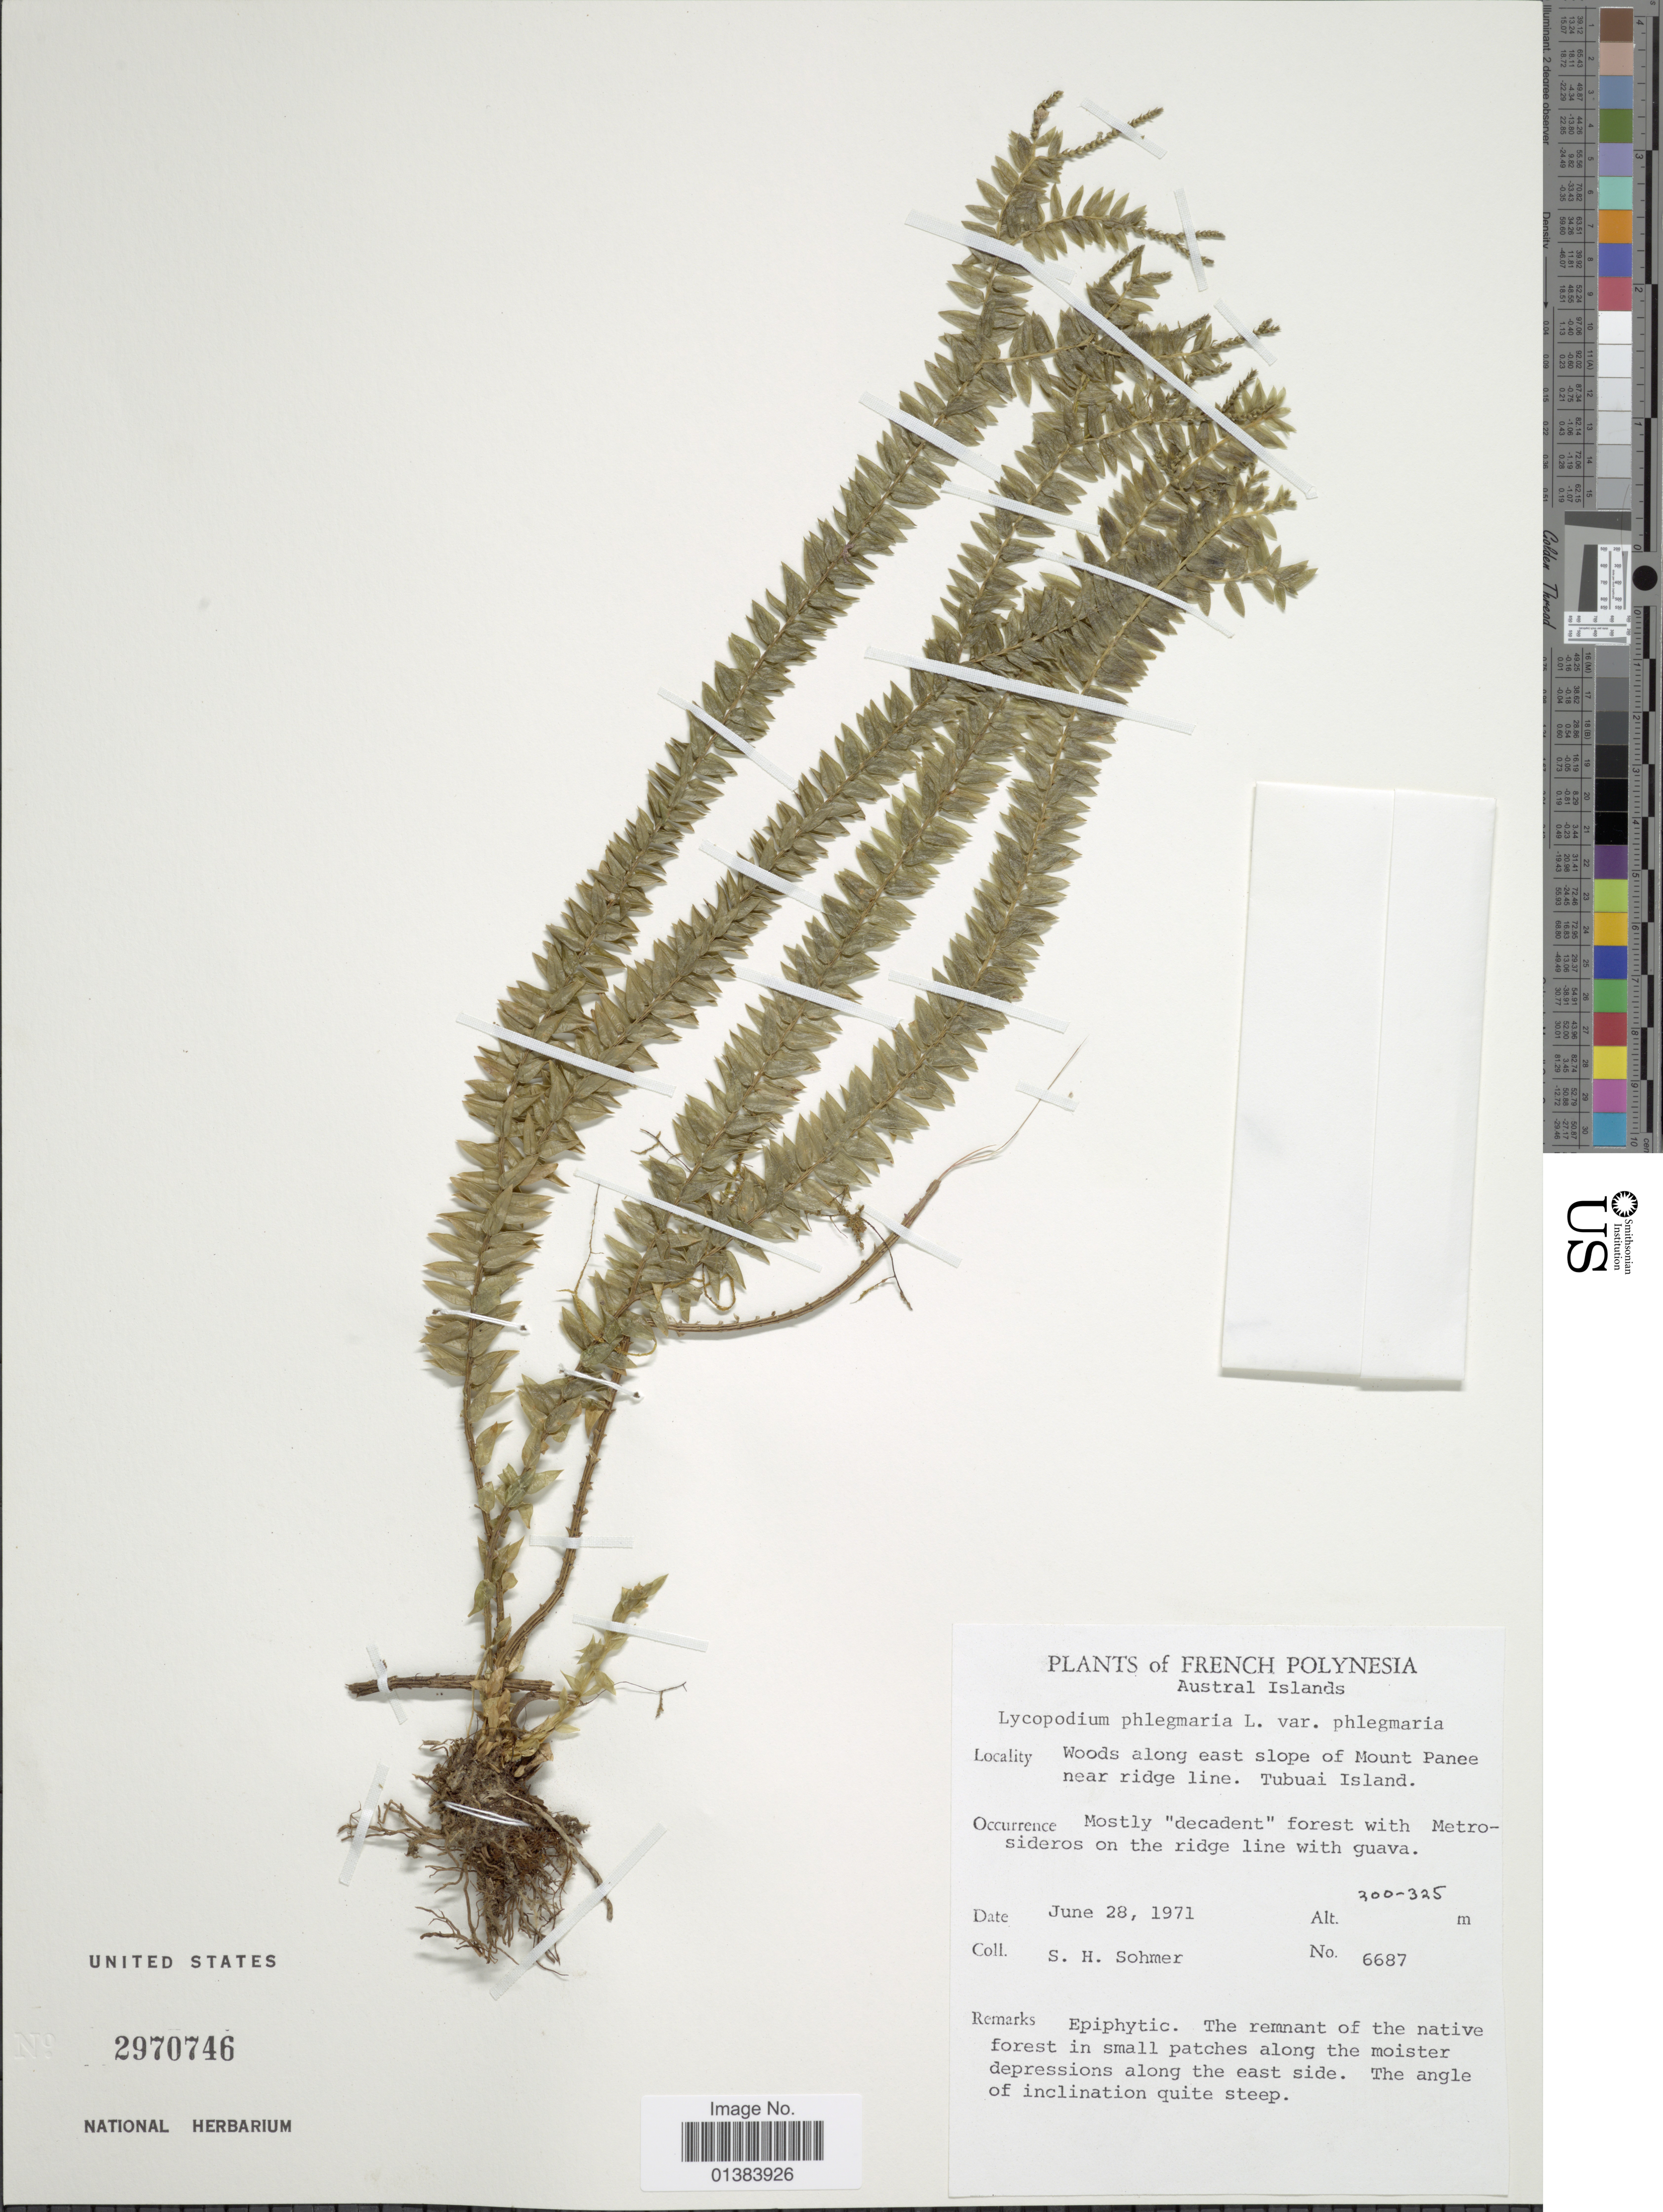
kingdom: Plantae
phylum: Tracheophyta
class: Lycopodiopsida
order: Lycopodiales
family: Lycopodiaceae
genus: Phlegmariurus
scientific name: Phlegmariurus australis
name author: (Willd.) A. R. Field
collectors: S. H. Sohmer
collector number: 6687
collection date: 1971-06-28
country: French Polynesia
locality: Austral Islands, Woods along east slope of Mount Panee near ridge line. Tubuai Island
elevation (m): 300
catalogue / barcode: US 2970746